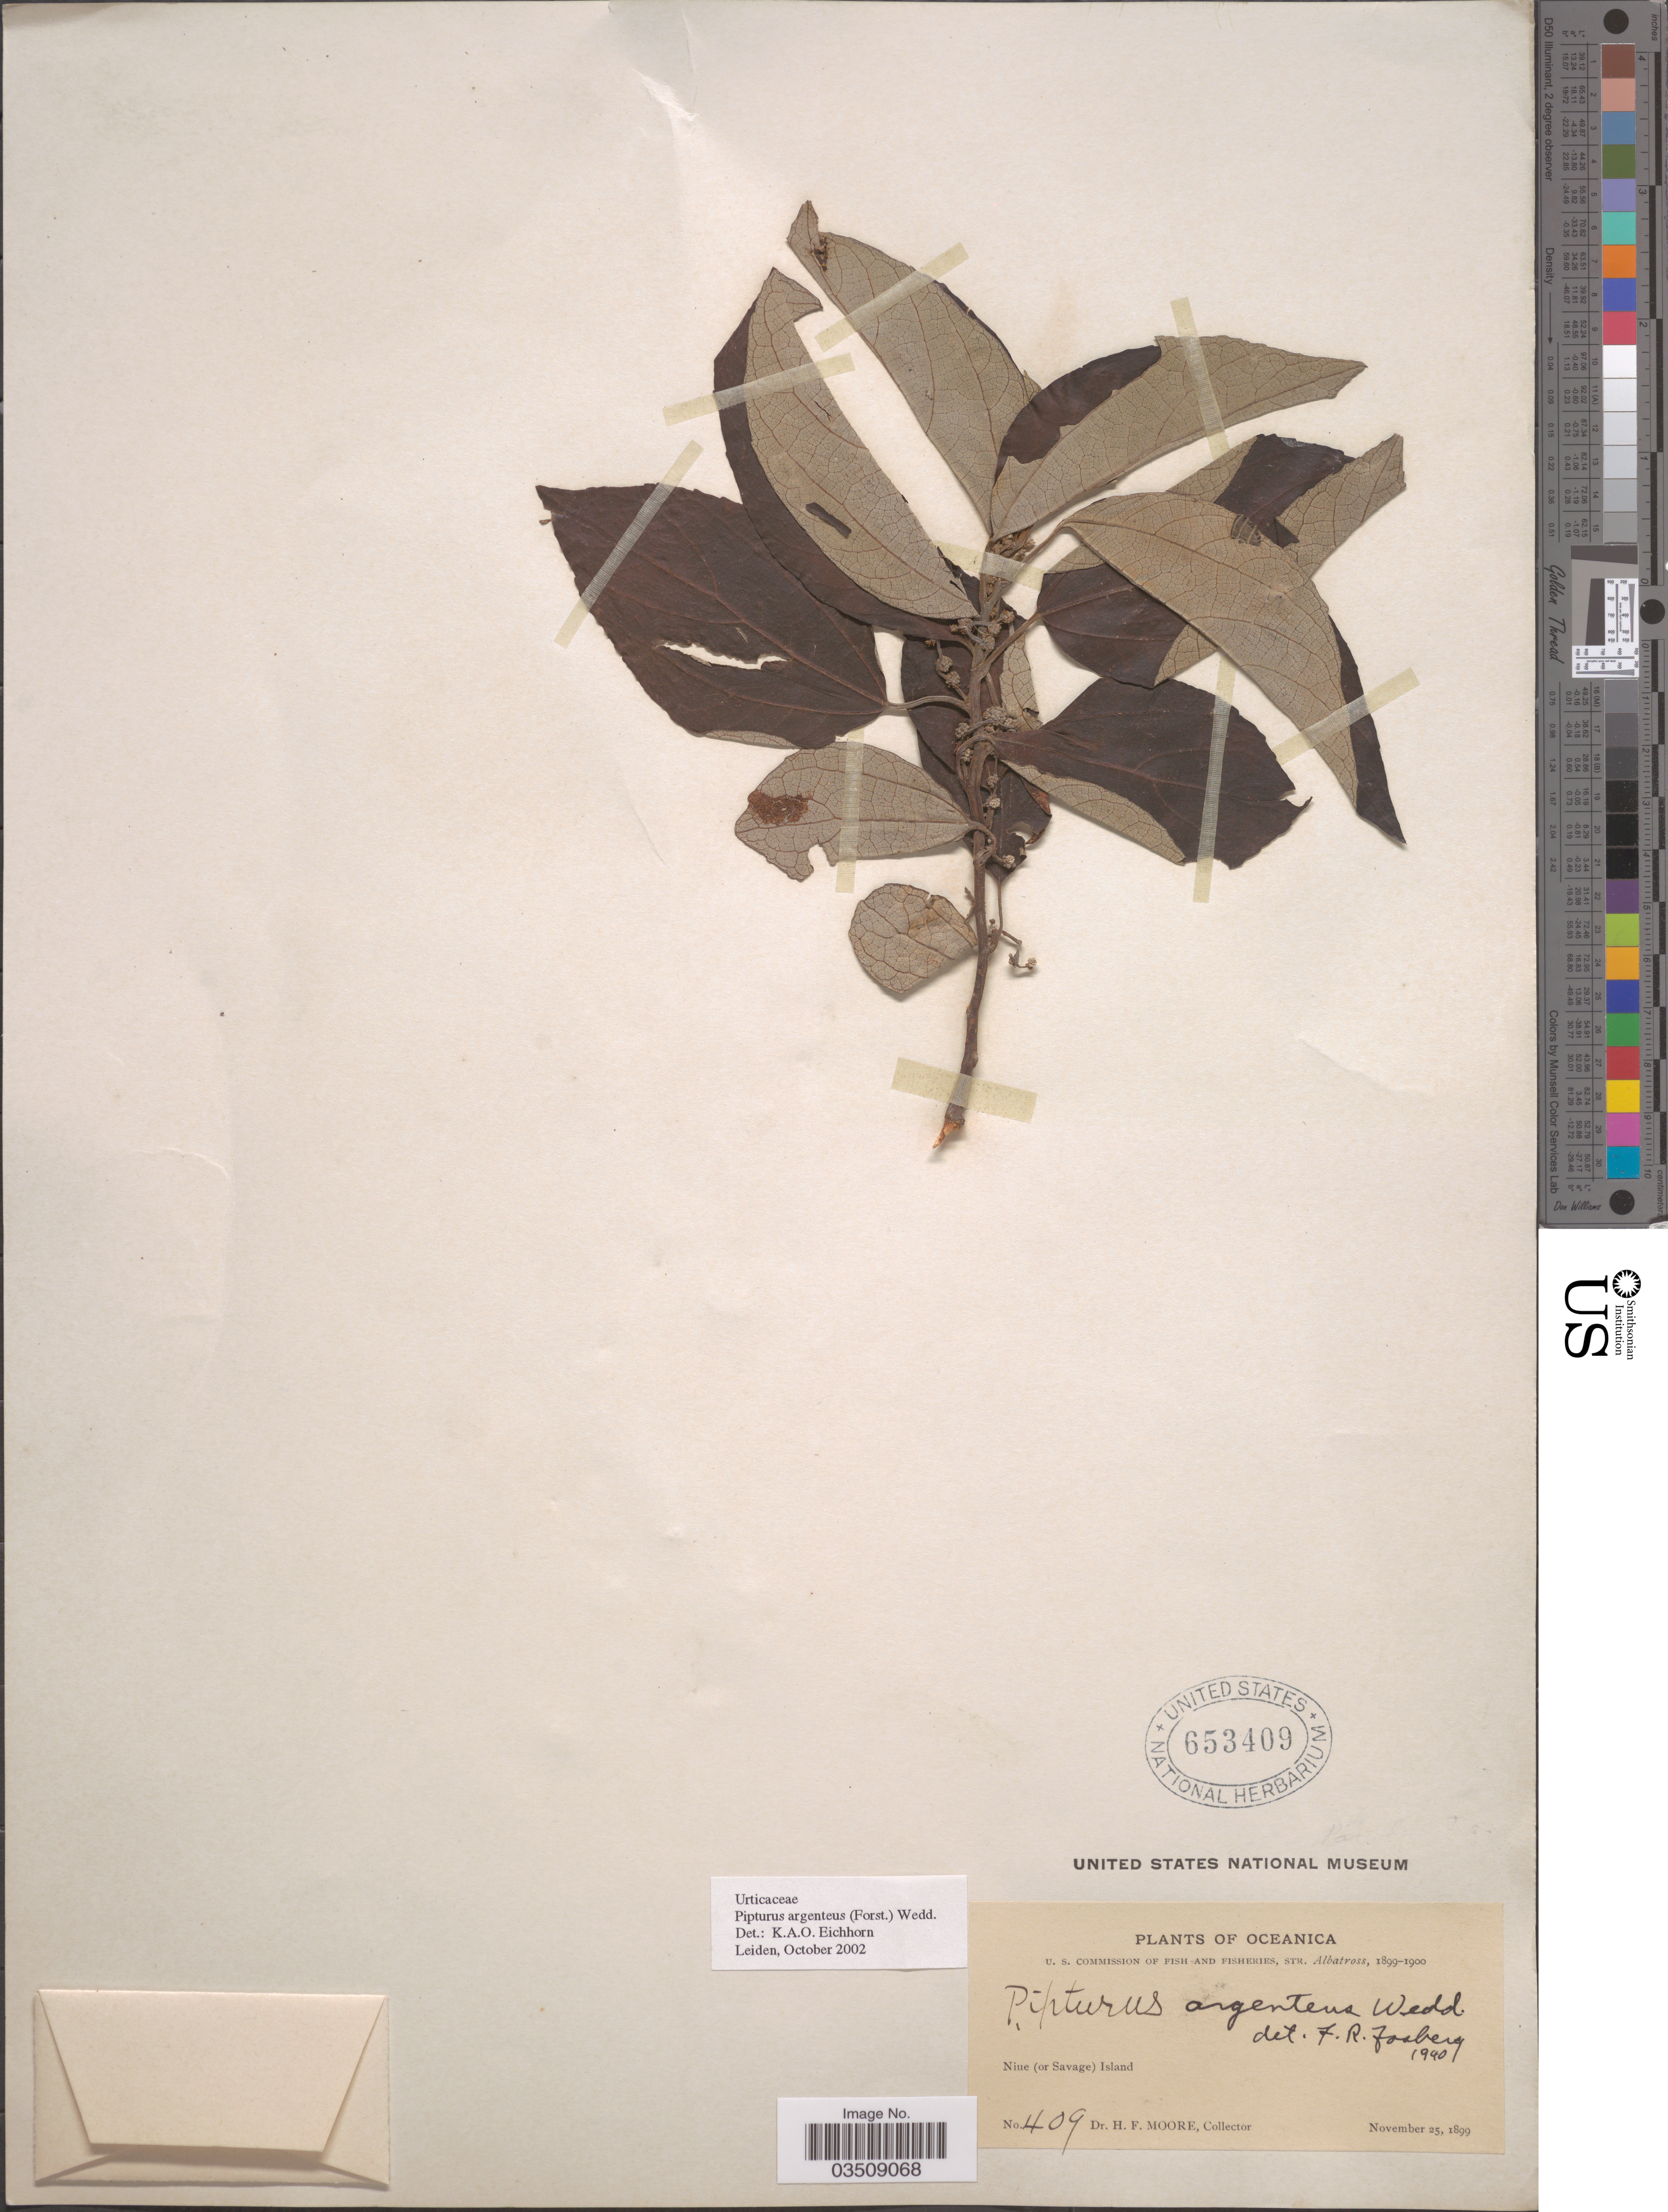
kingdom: Plantae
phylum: Tracheophyta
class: Magnoliopsida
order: Rosales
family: Urticaceae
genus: Pipturus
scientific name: Pipturus argenteus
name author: (G. Forst.) Wedd.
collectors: H. F. Moore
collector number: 409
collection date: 1899-11-25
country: Niue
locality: Oceanica. Niue (or Savage) Island.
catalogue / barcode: US 6543409